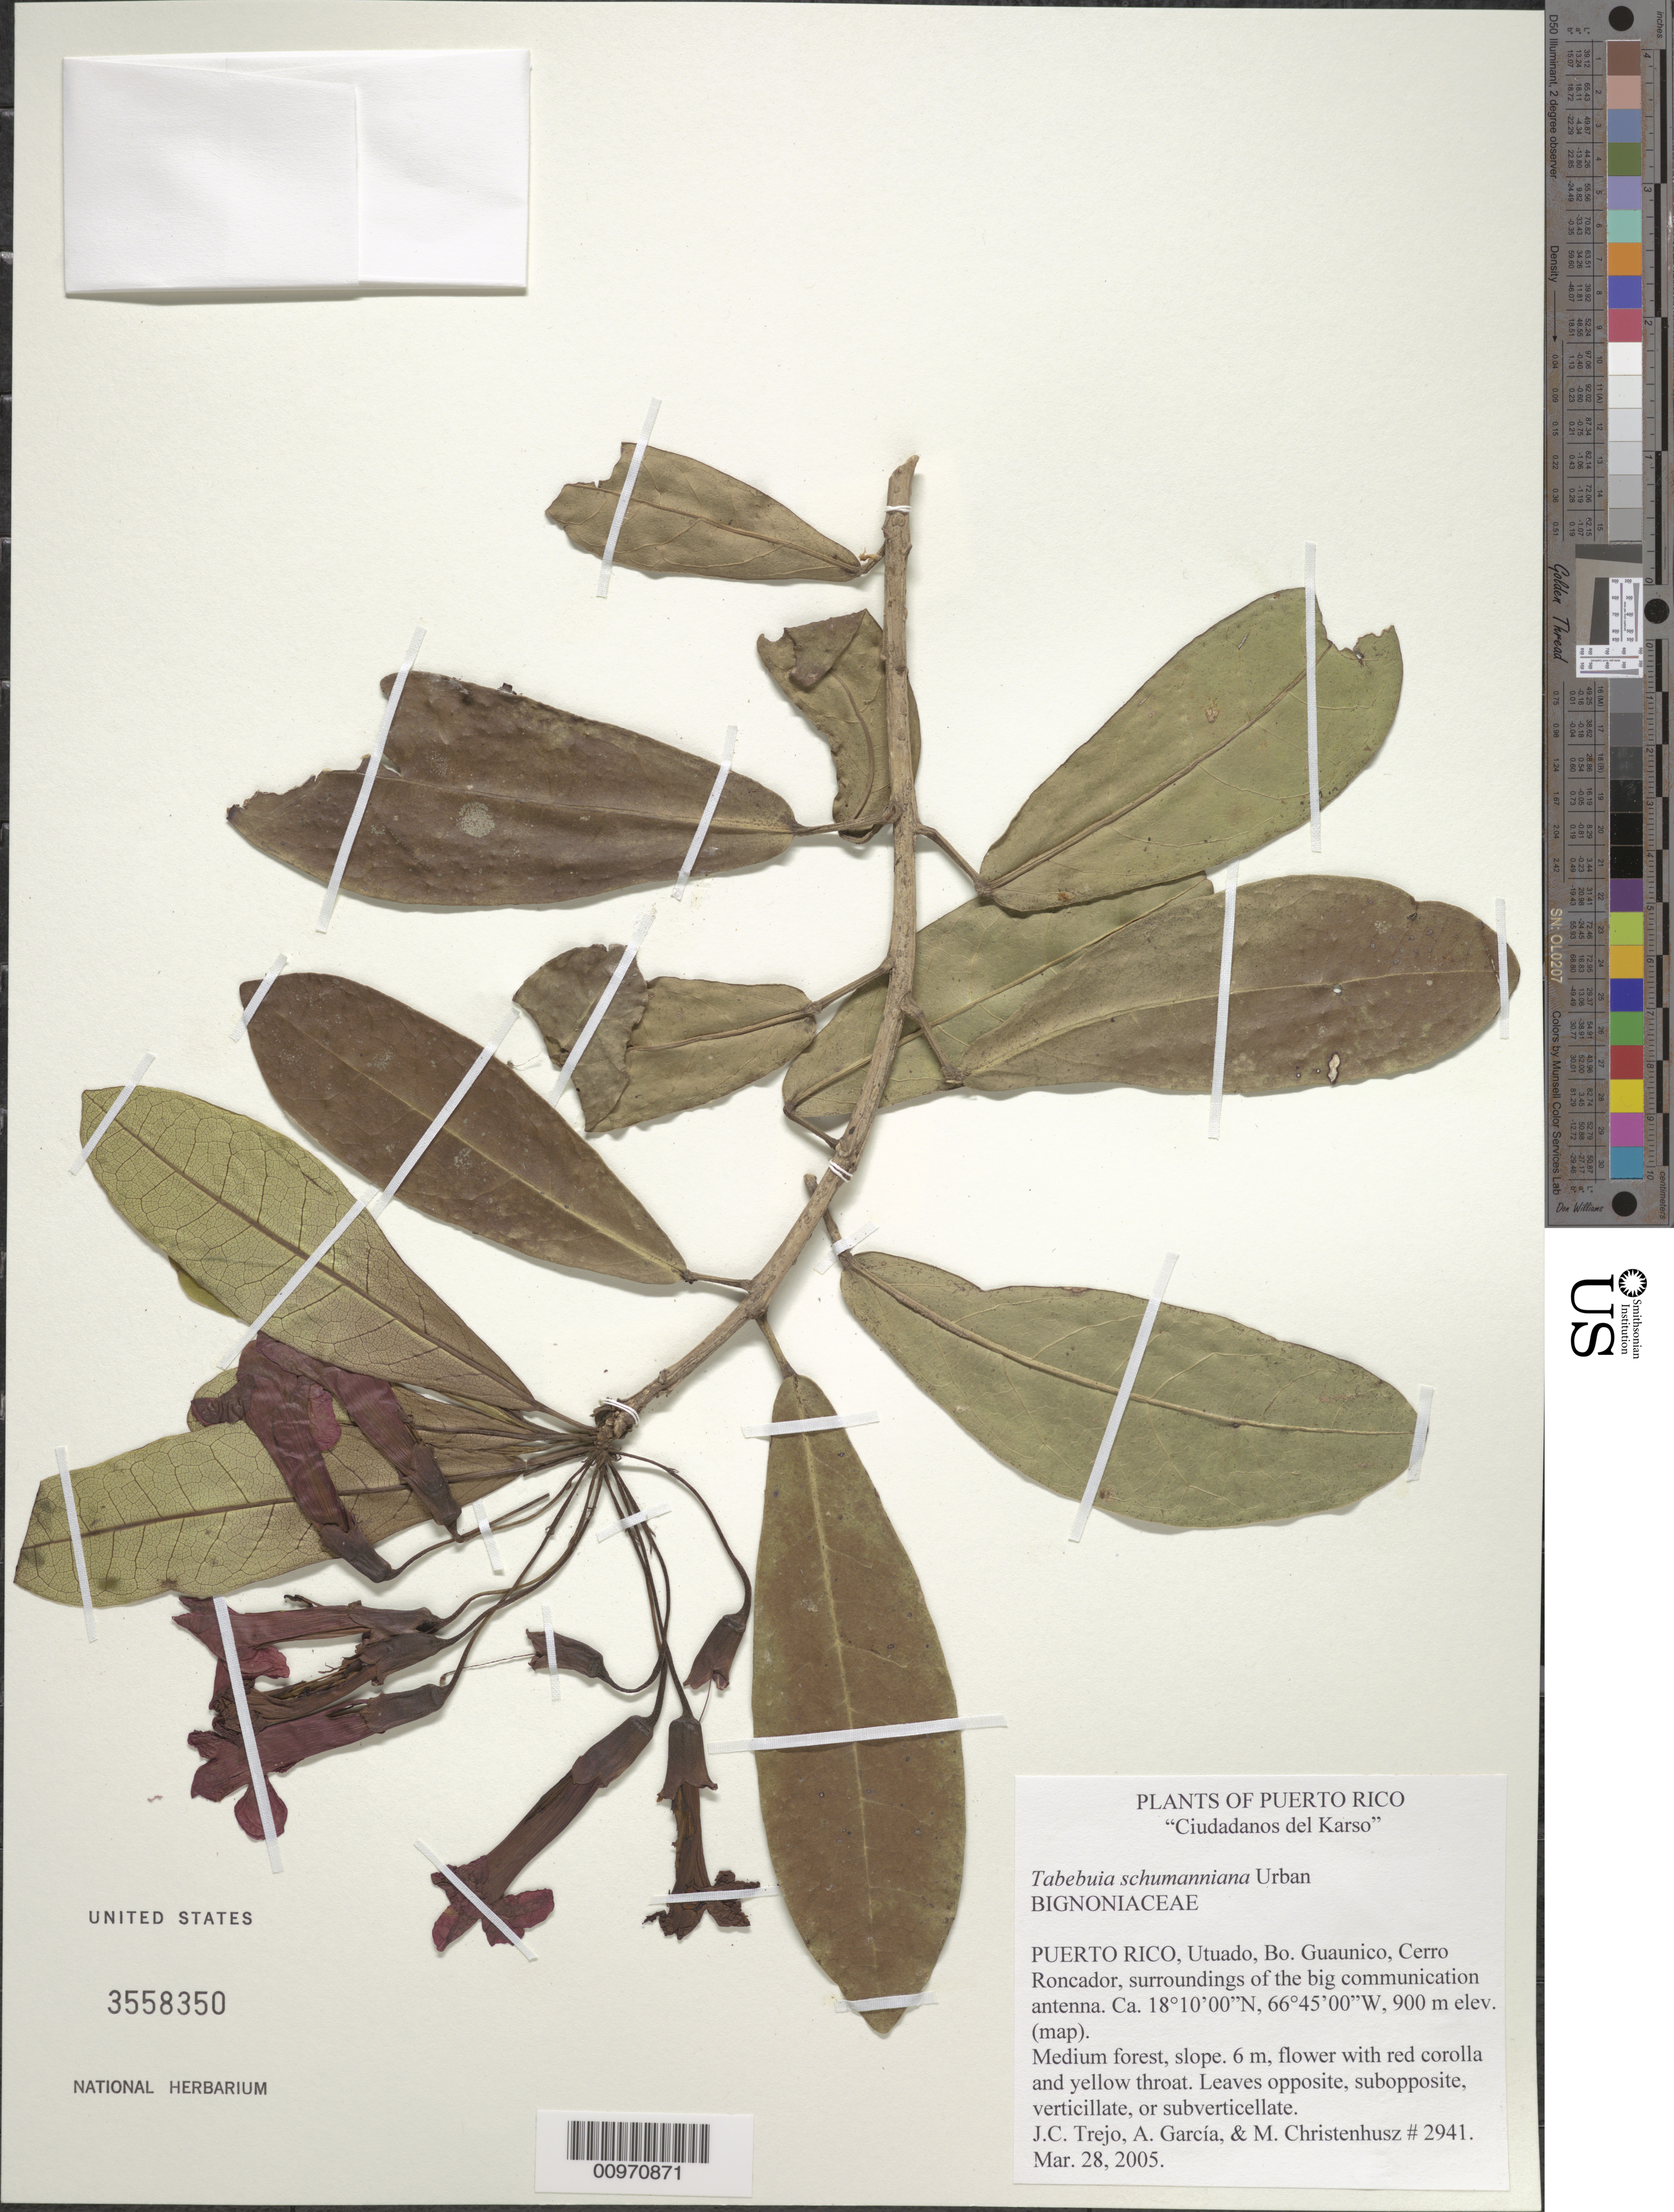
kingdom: Plantae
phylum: Tracheophyta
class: Magnoliopsida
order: Lamiales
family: Bignoniaceae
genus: Tabebuia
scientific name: Tabebuia schumanniana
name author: Urb.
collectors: J. C. Trejo-Torres, A. García & M. J. Christenhusz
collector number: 2941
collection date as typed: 28 Mar 2005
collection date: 2005-03-28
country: Puerto Rico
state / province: Utuado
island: Puerto Rico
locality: Utuado, Bo. Guaunico, Cerro Roncador, surroundings of the big communication antenna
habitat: Medium forest, slope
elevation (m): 900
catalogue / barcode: US 3558350